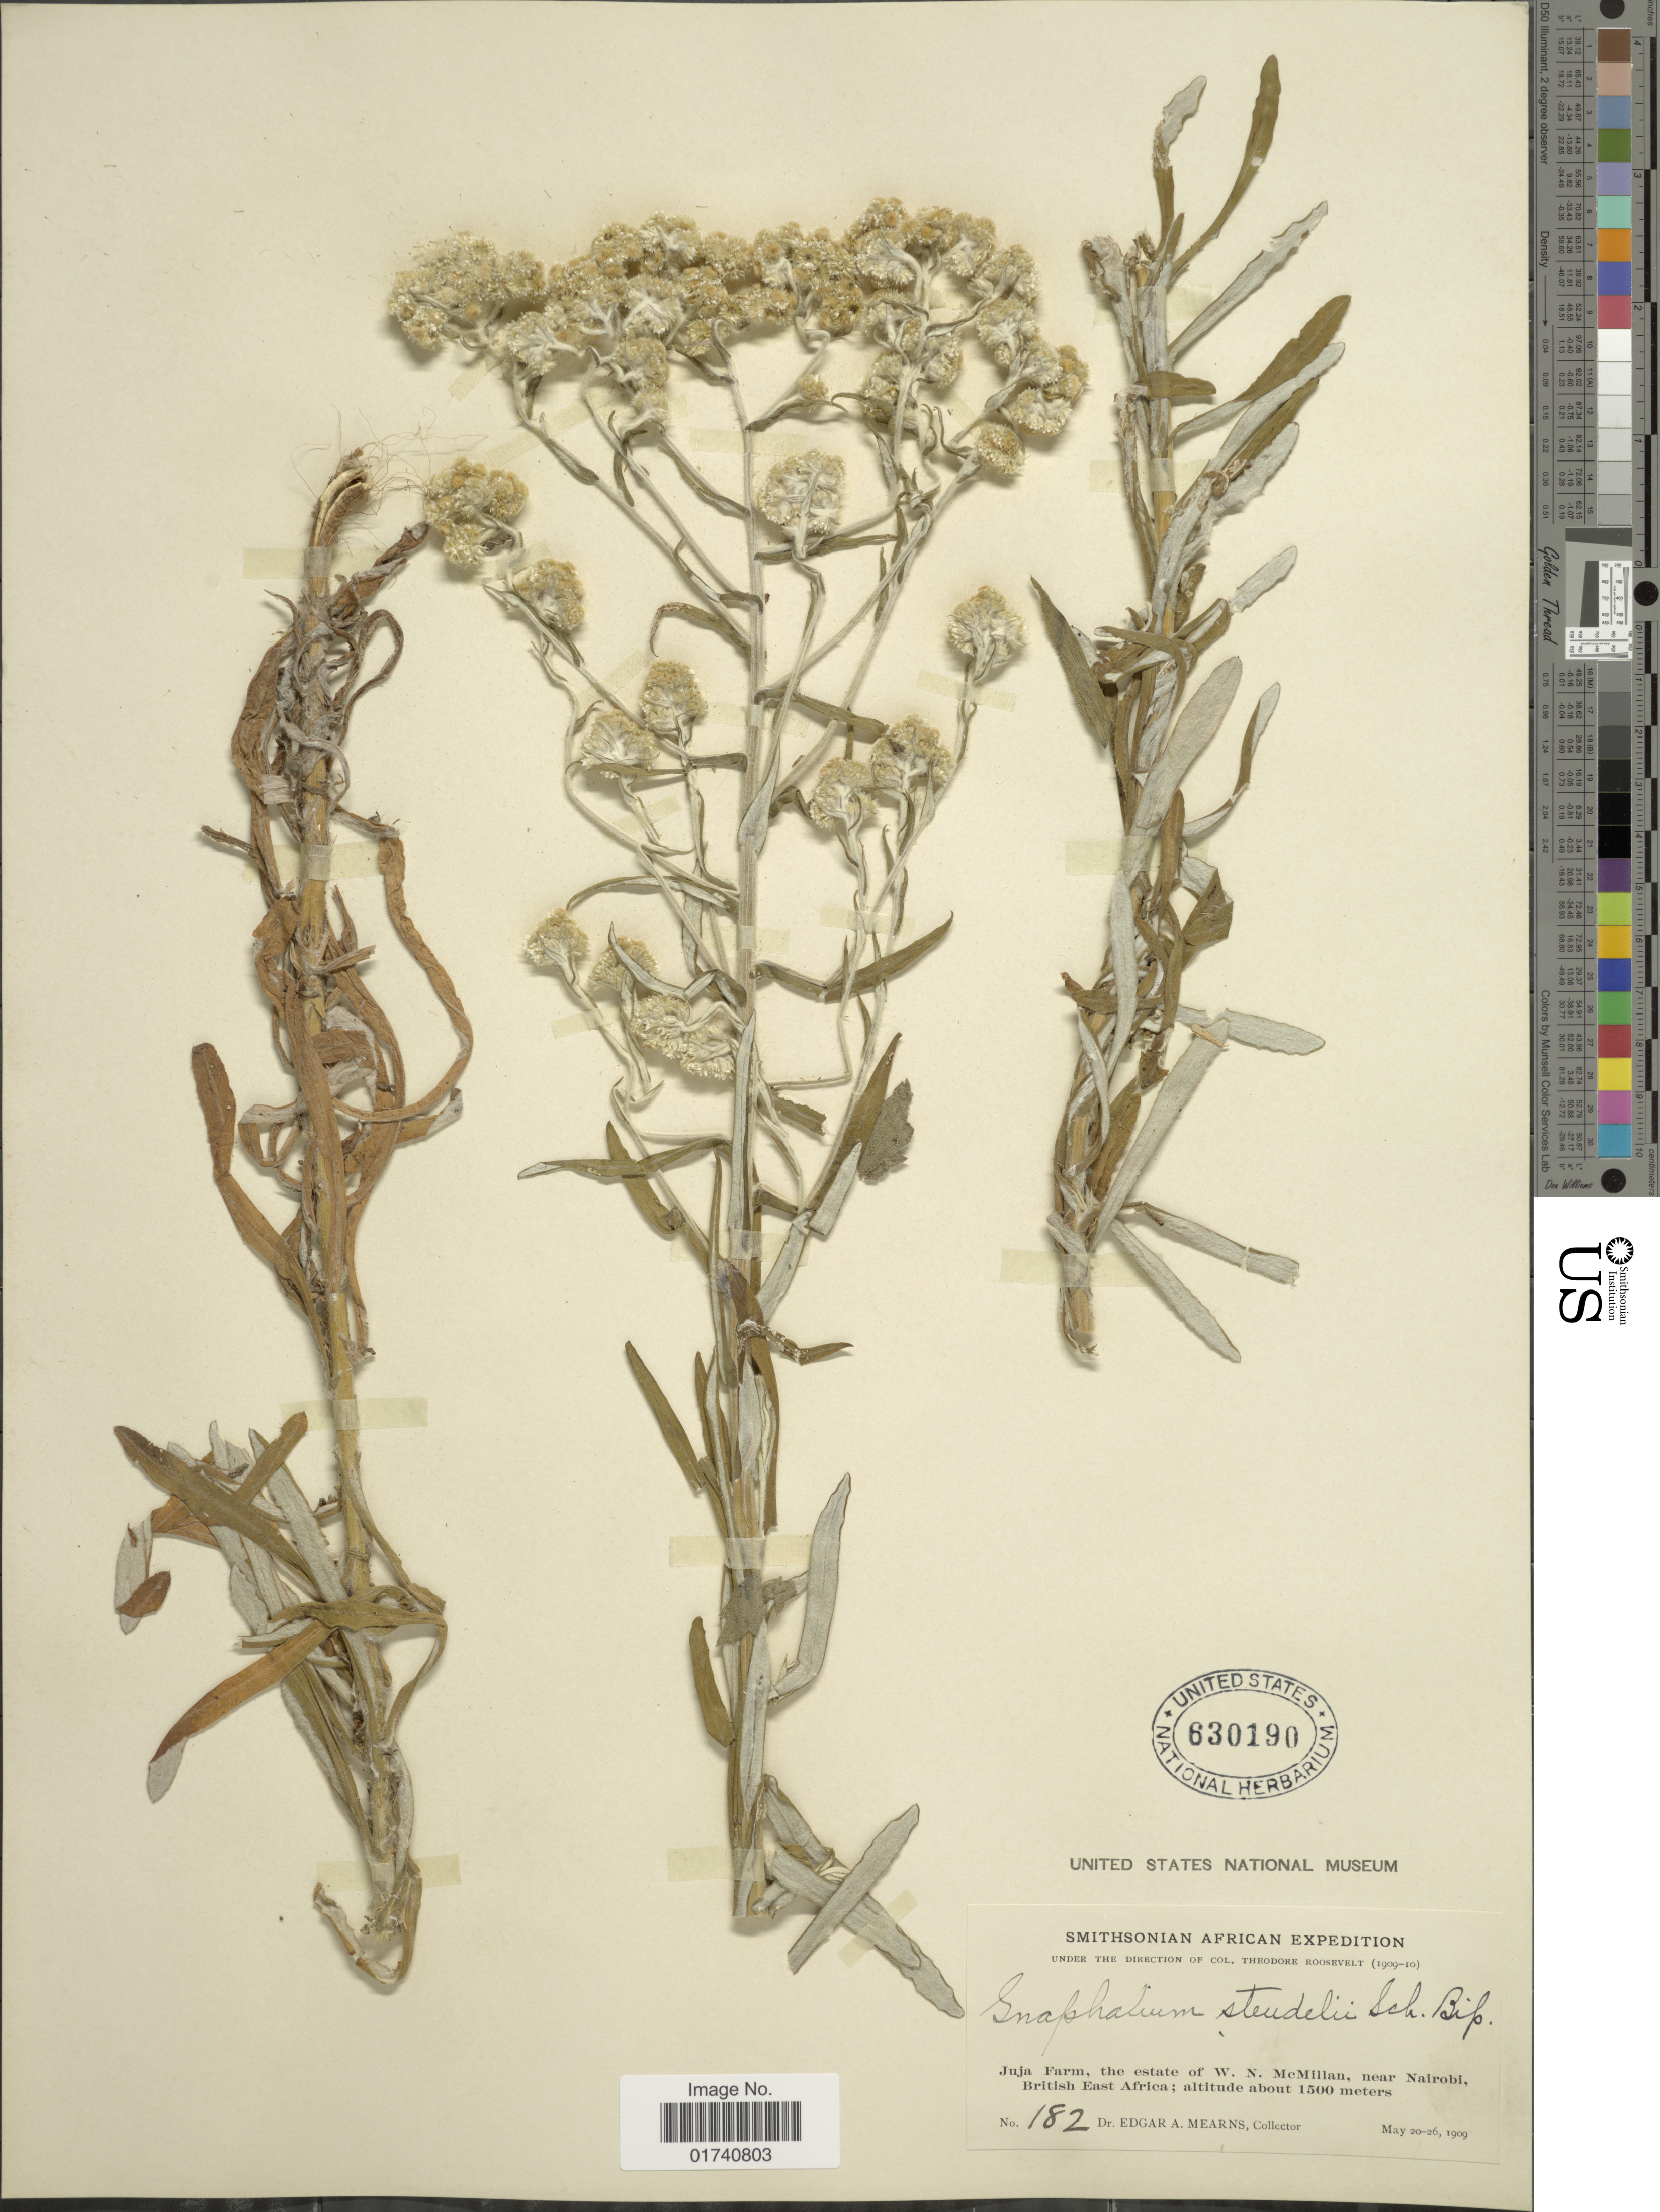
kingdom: Plantae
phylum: Tracheophyta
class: Magnoliopsida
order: Asterales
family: Asteraceae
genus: Pseudognaphalium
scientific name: Pseudognaphalium undulatum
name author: (L.) Hilliard & B.L. Burtt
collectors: E. A. Mearns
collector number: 182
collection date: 1909-05-20/1909-05-26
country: Kenya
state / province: Nairobi Area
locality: Juja Farm, the estate of W. N. McMillan, near Nairobi, British East Africa.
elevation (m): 1500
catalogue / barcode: US 630190